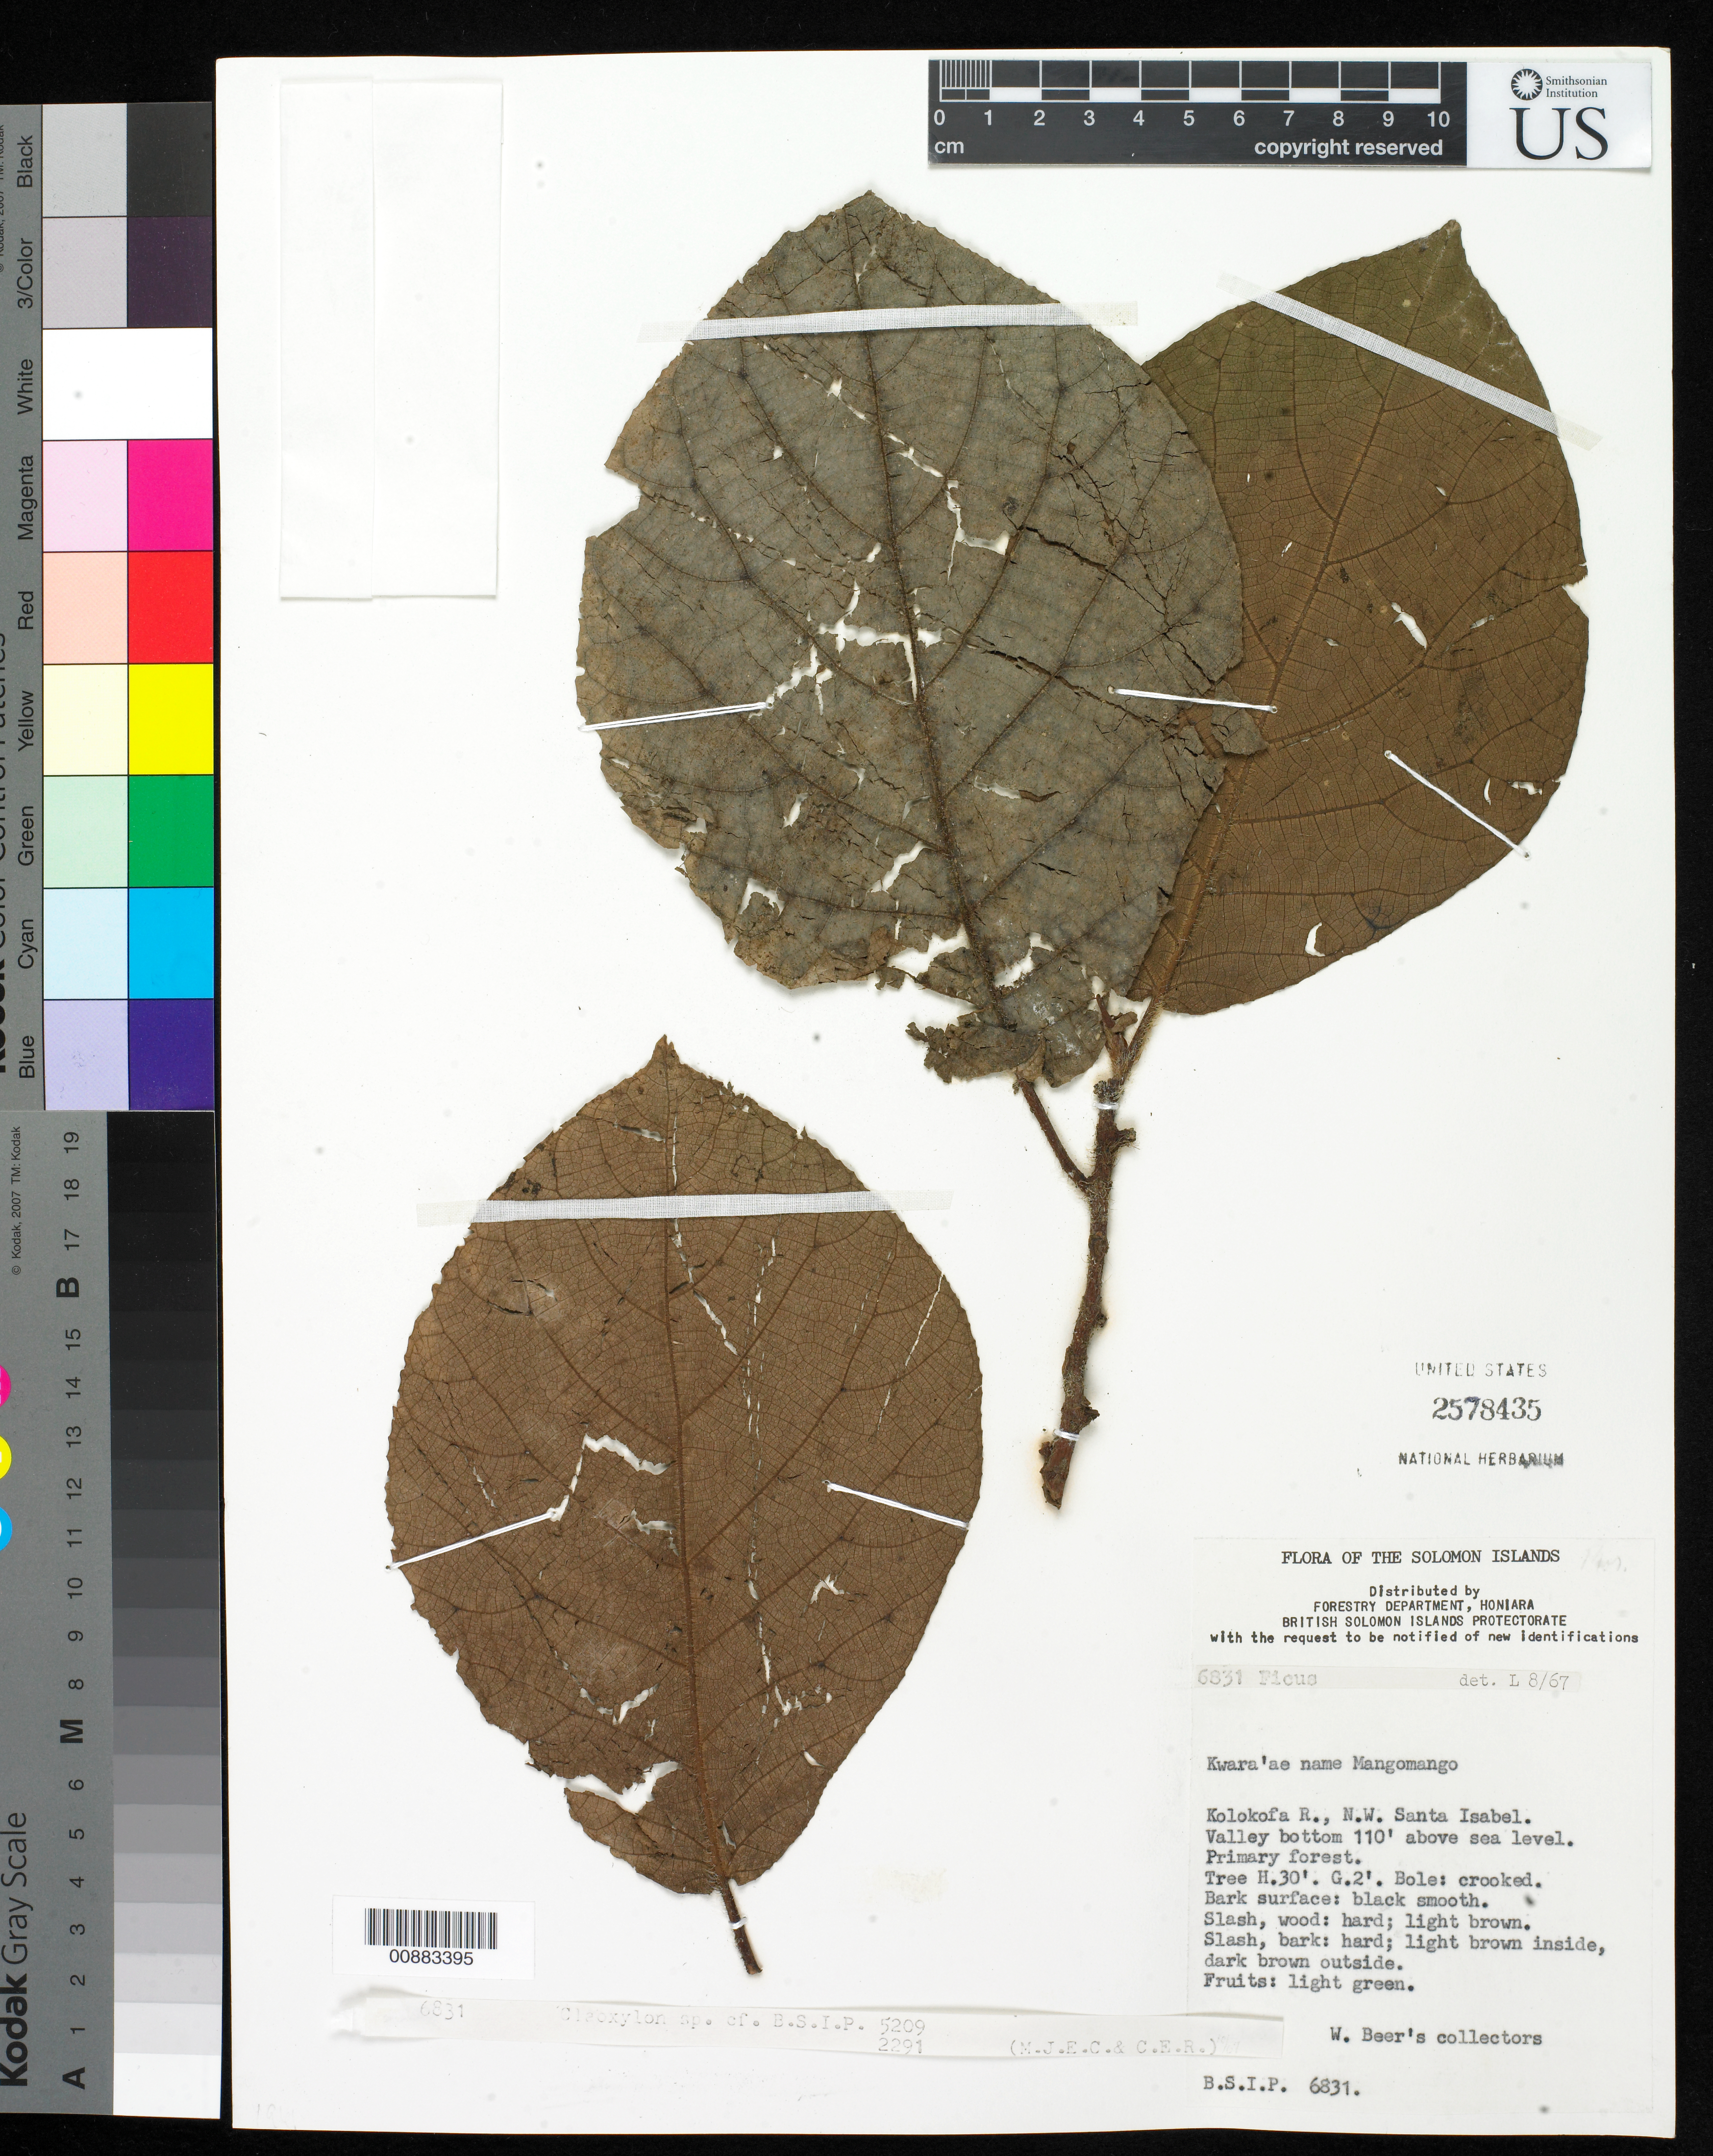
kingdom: Plantae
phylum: Tracheophyta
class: Magnoliopsida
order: Rosales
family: Moraceae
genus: Ficus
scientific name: Ficus sp.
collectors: W. Beer's Collectors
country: Solomon Islands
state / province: Isabel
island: Santa Isabel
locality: Kolokofa near Santa Isabel,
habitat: primary forest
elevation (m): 34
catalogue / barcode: US 2578435